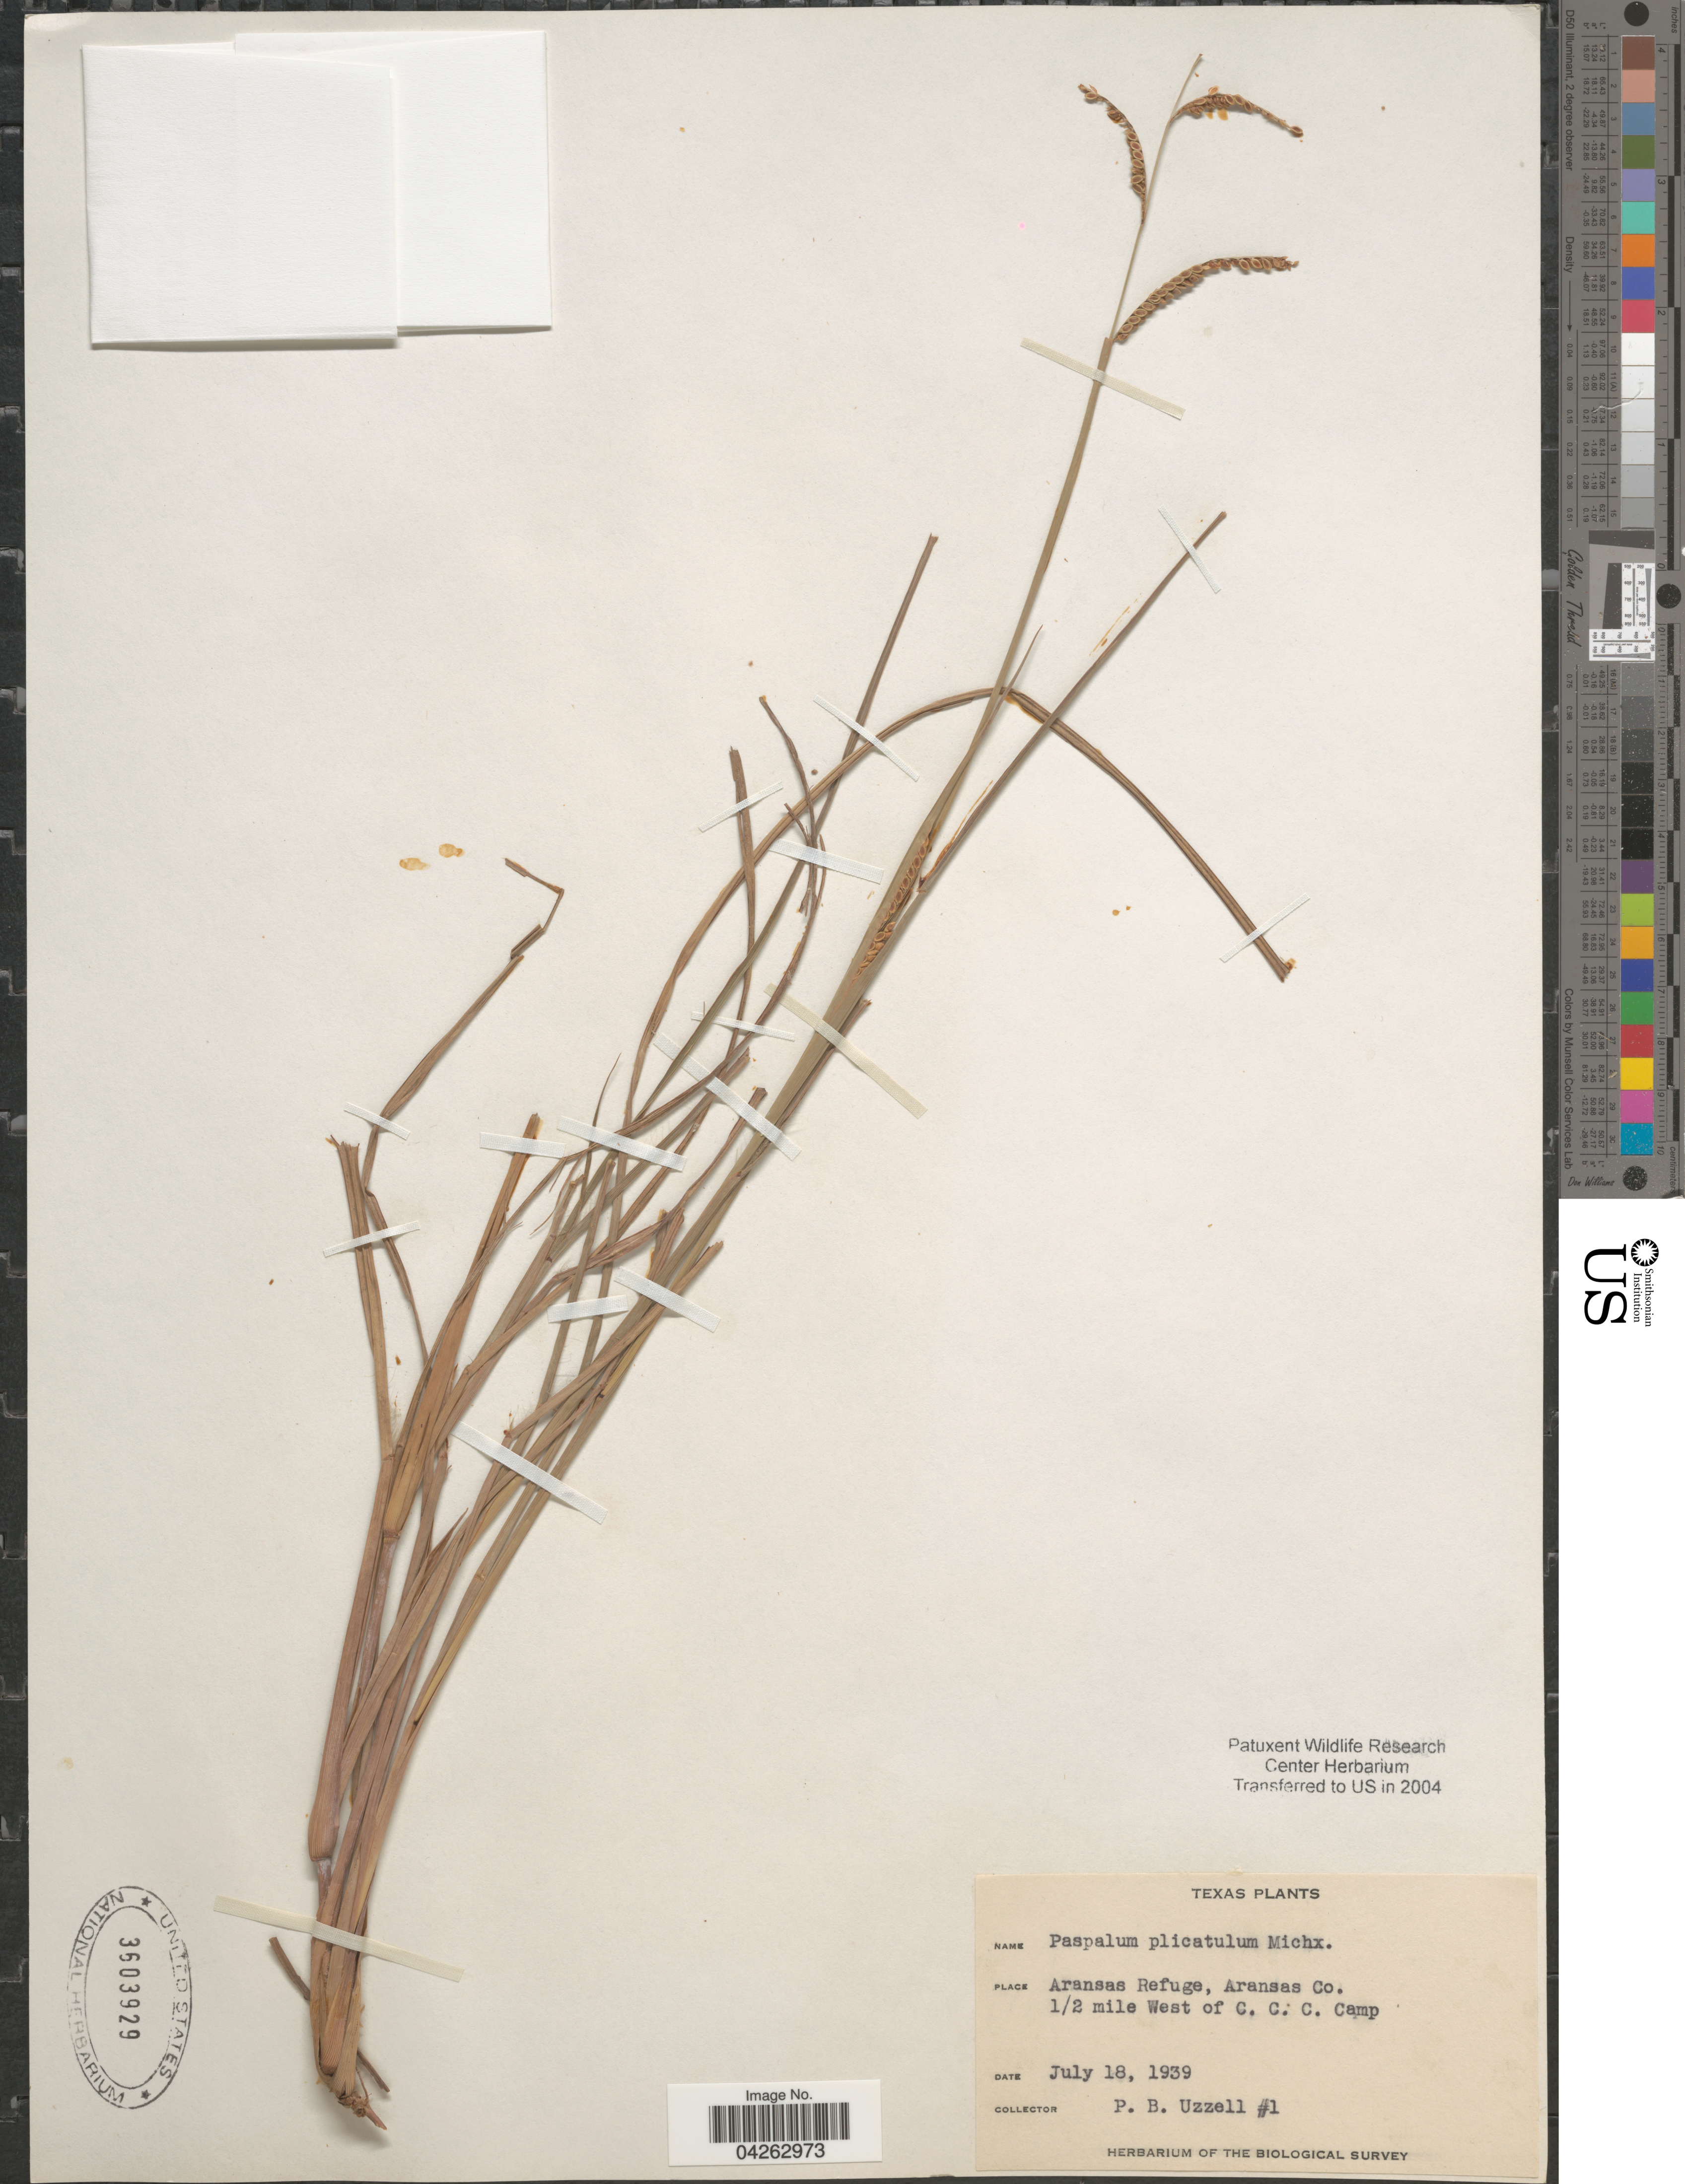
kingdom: Plantae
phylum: Tracheophyta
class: Liliopsida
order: Poales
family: Poaceae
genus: Paspalum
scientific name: Paspalum plicatulum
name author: Michx.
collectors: P. Uzzell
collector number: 1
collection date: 1939-07-18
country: United States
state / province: Texas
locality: Aransas Refuge, Aransas Co. 1/2 mile west of C. C. C. Camp. The Biological Survey.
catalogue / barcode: US 3603929